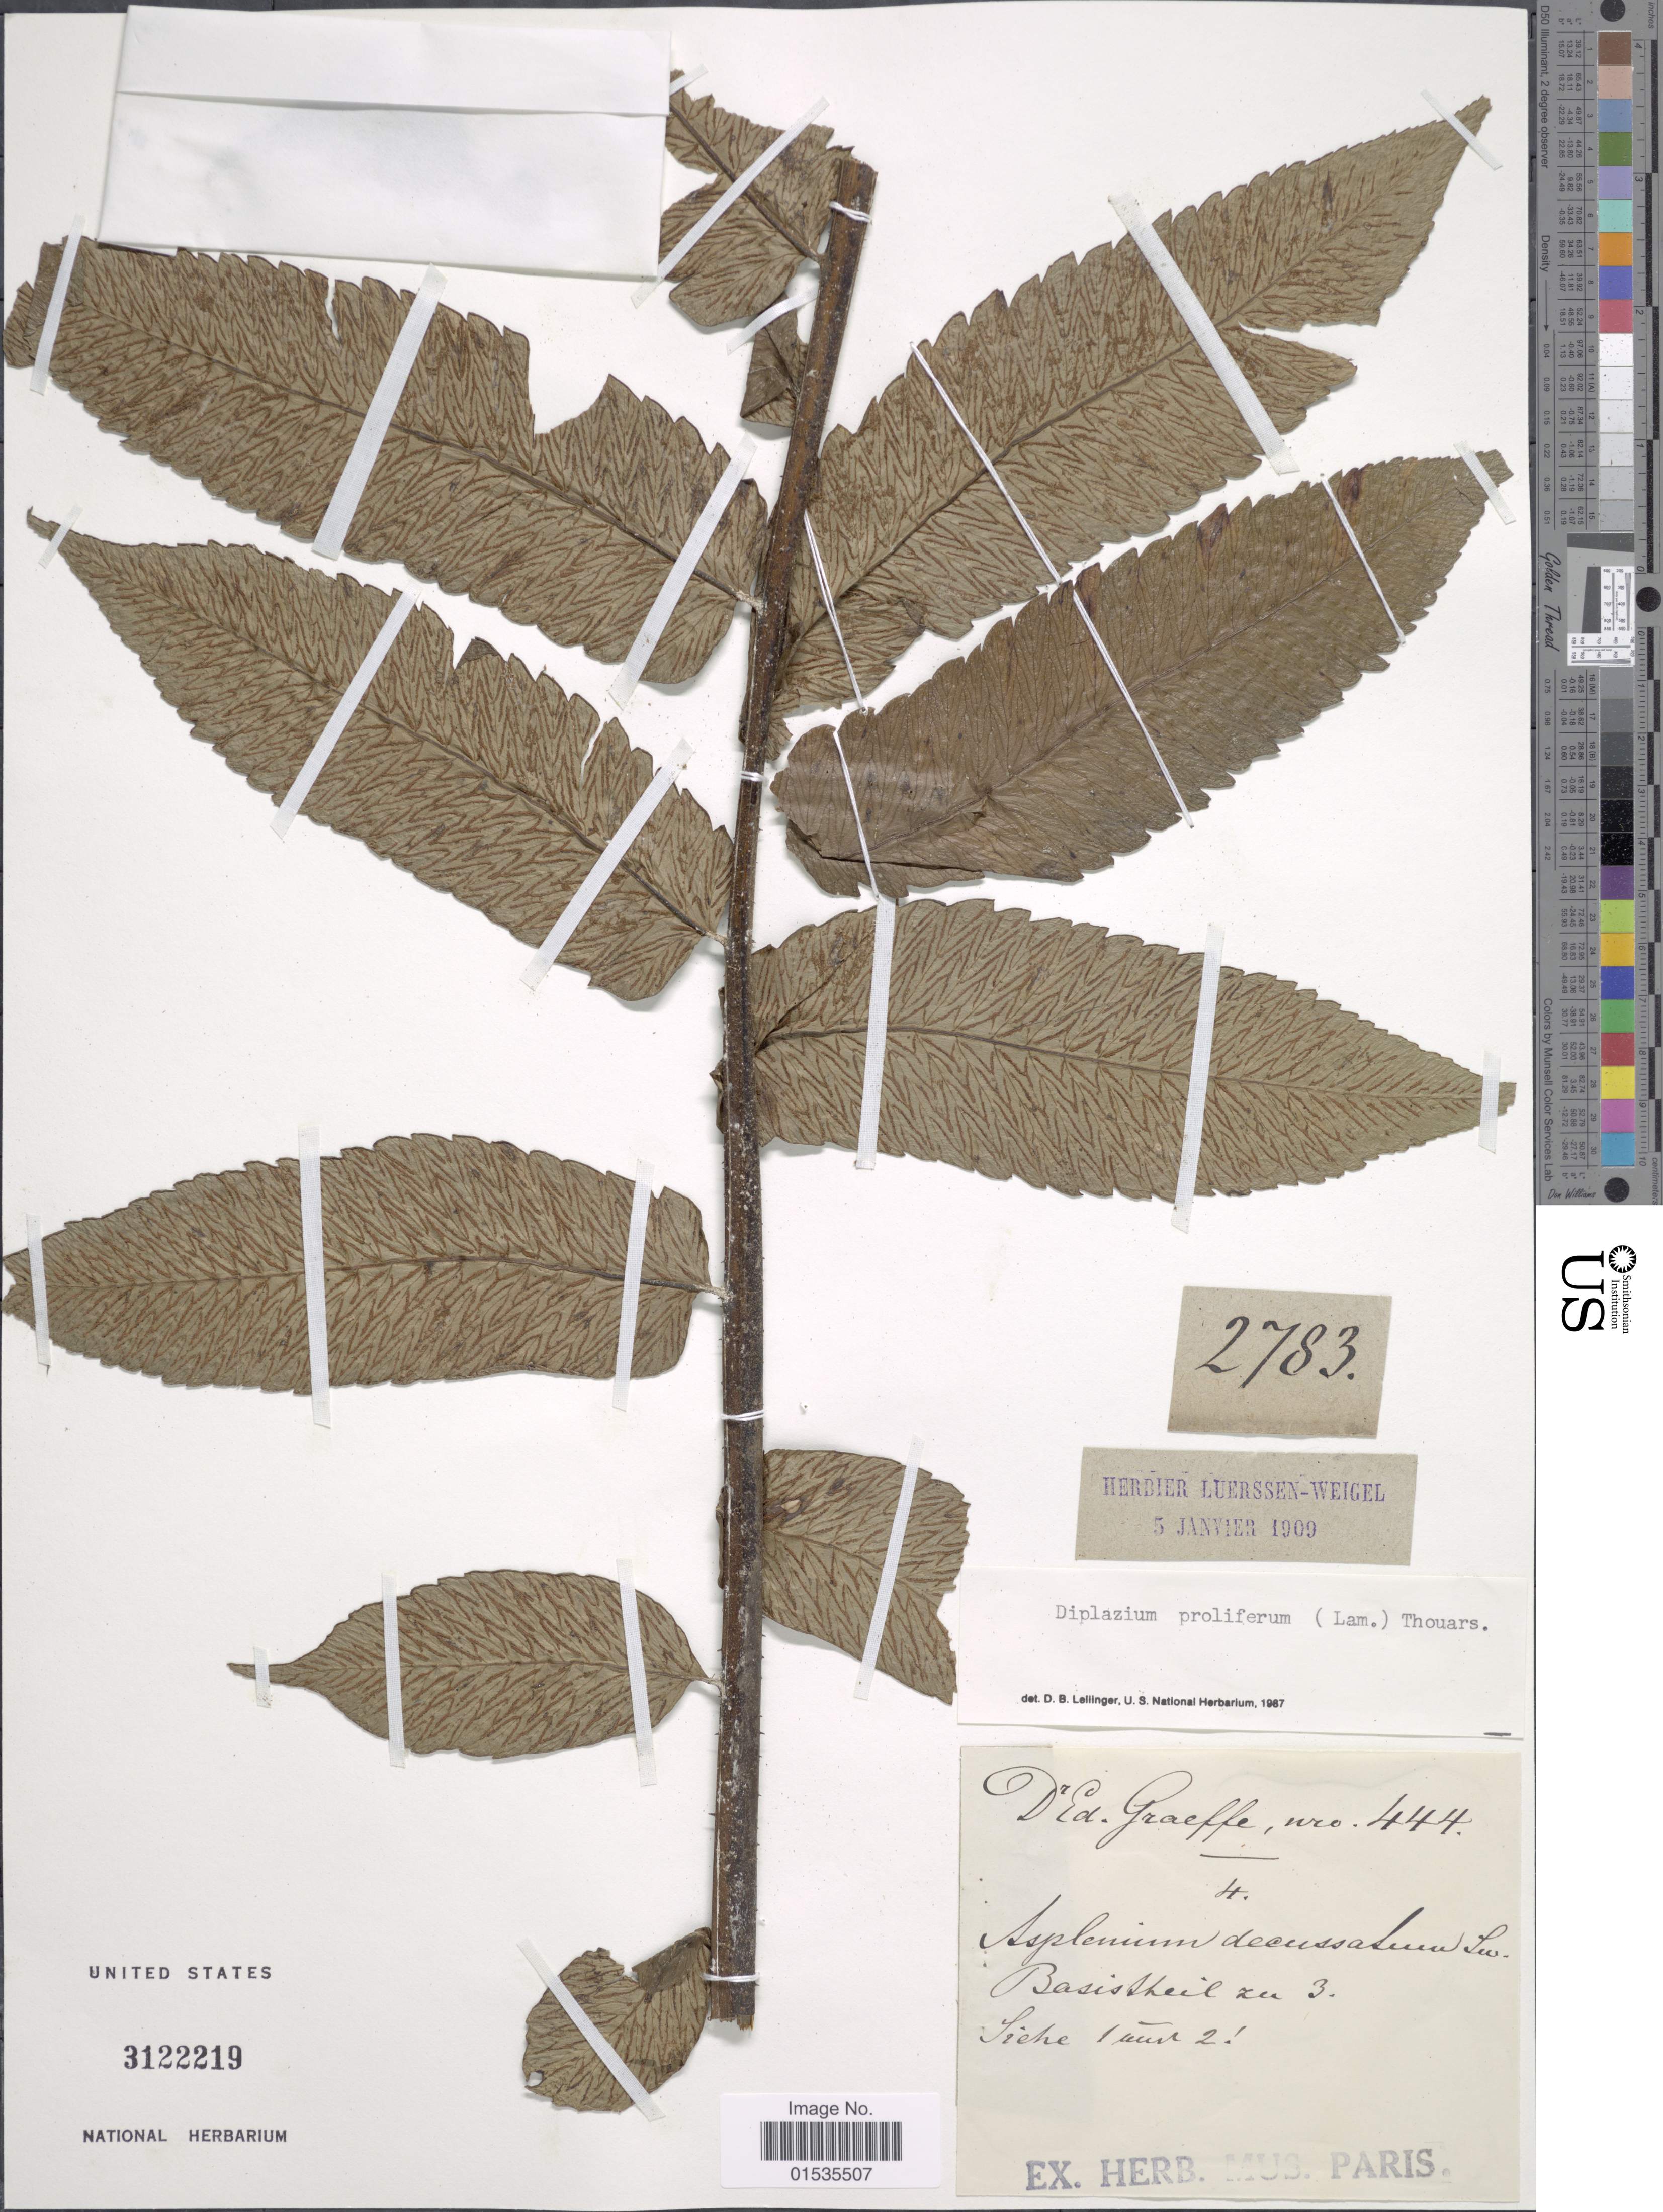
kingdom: Plantae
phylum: Tracheophyta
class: Polypodiopsida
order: Polypodiales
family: Athyriaceae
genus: Diplazium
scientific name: Diplazium proliferum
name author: (Lam.) Thouars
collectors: E. Graeffe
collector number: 444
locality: Basoseil zu 3 [interpreted]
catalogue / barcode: US 3122219